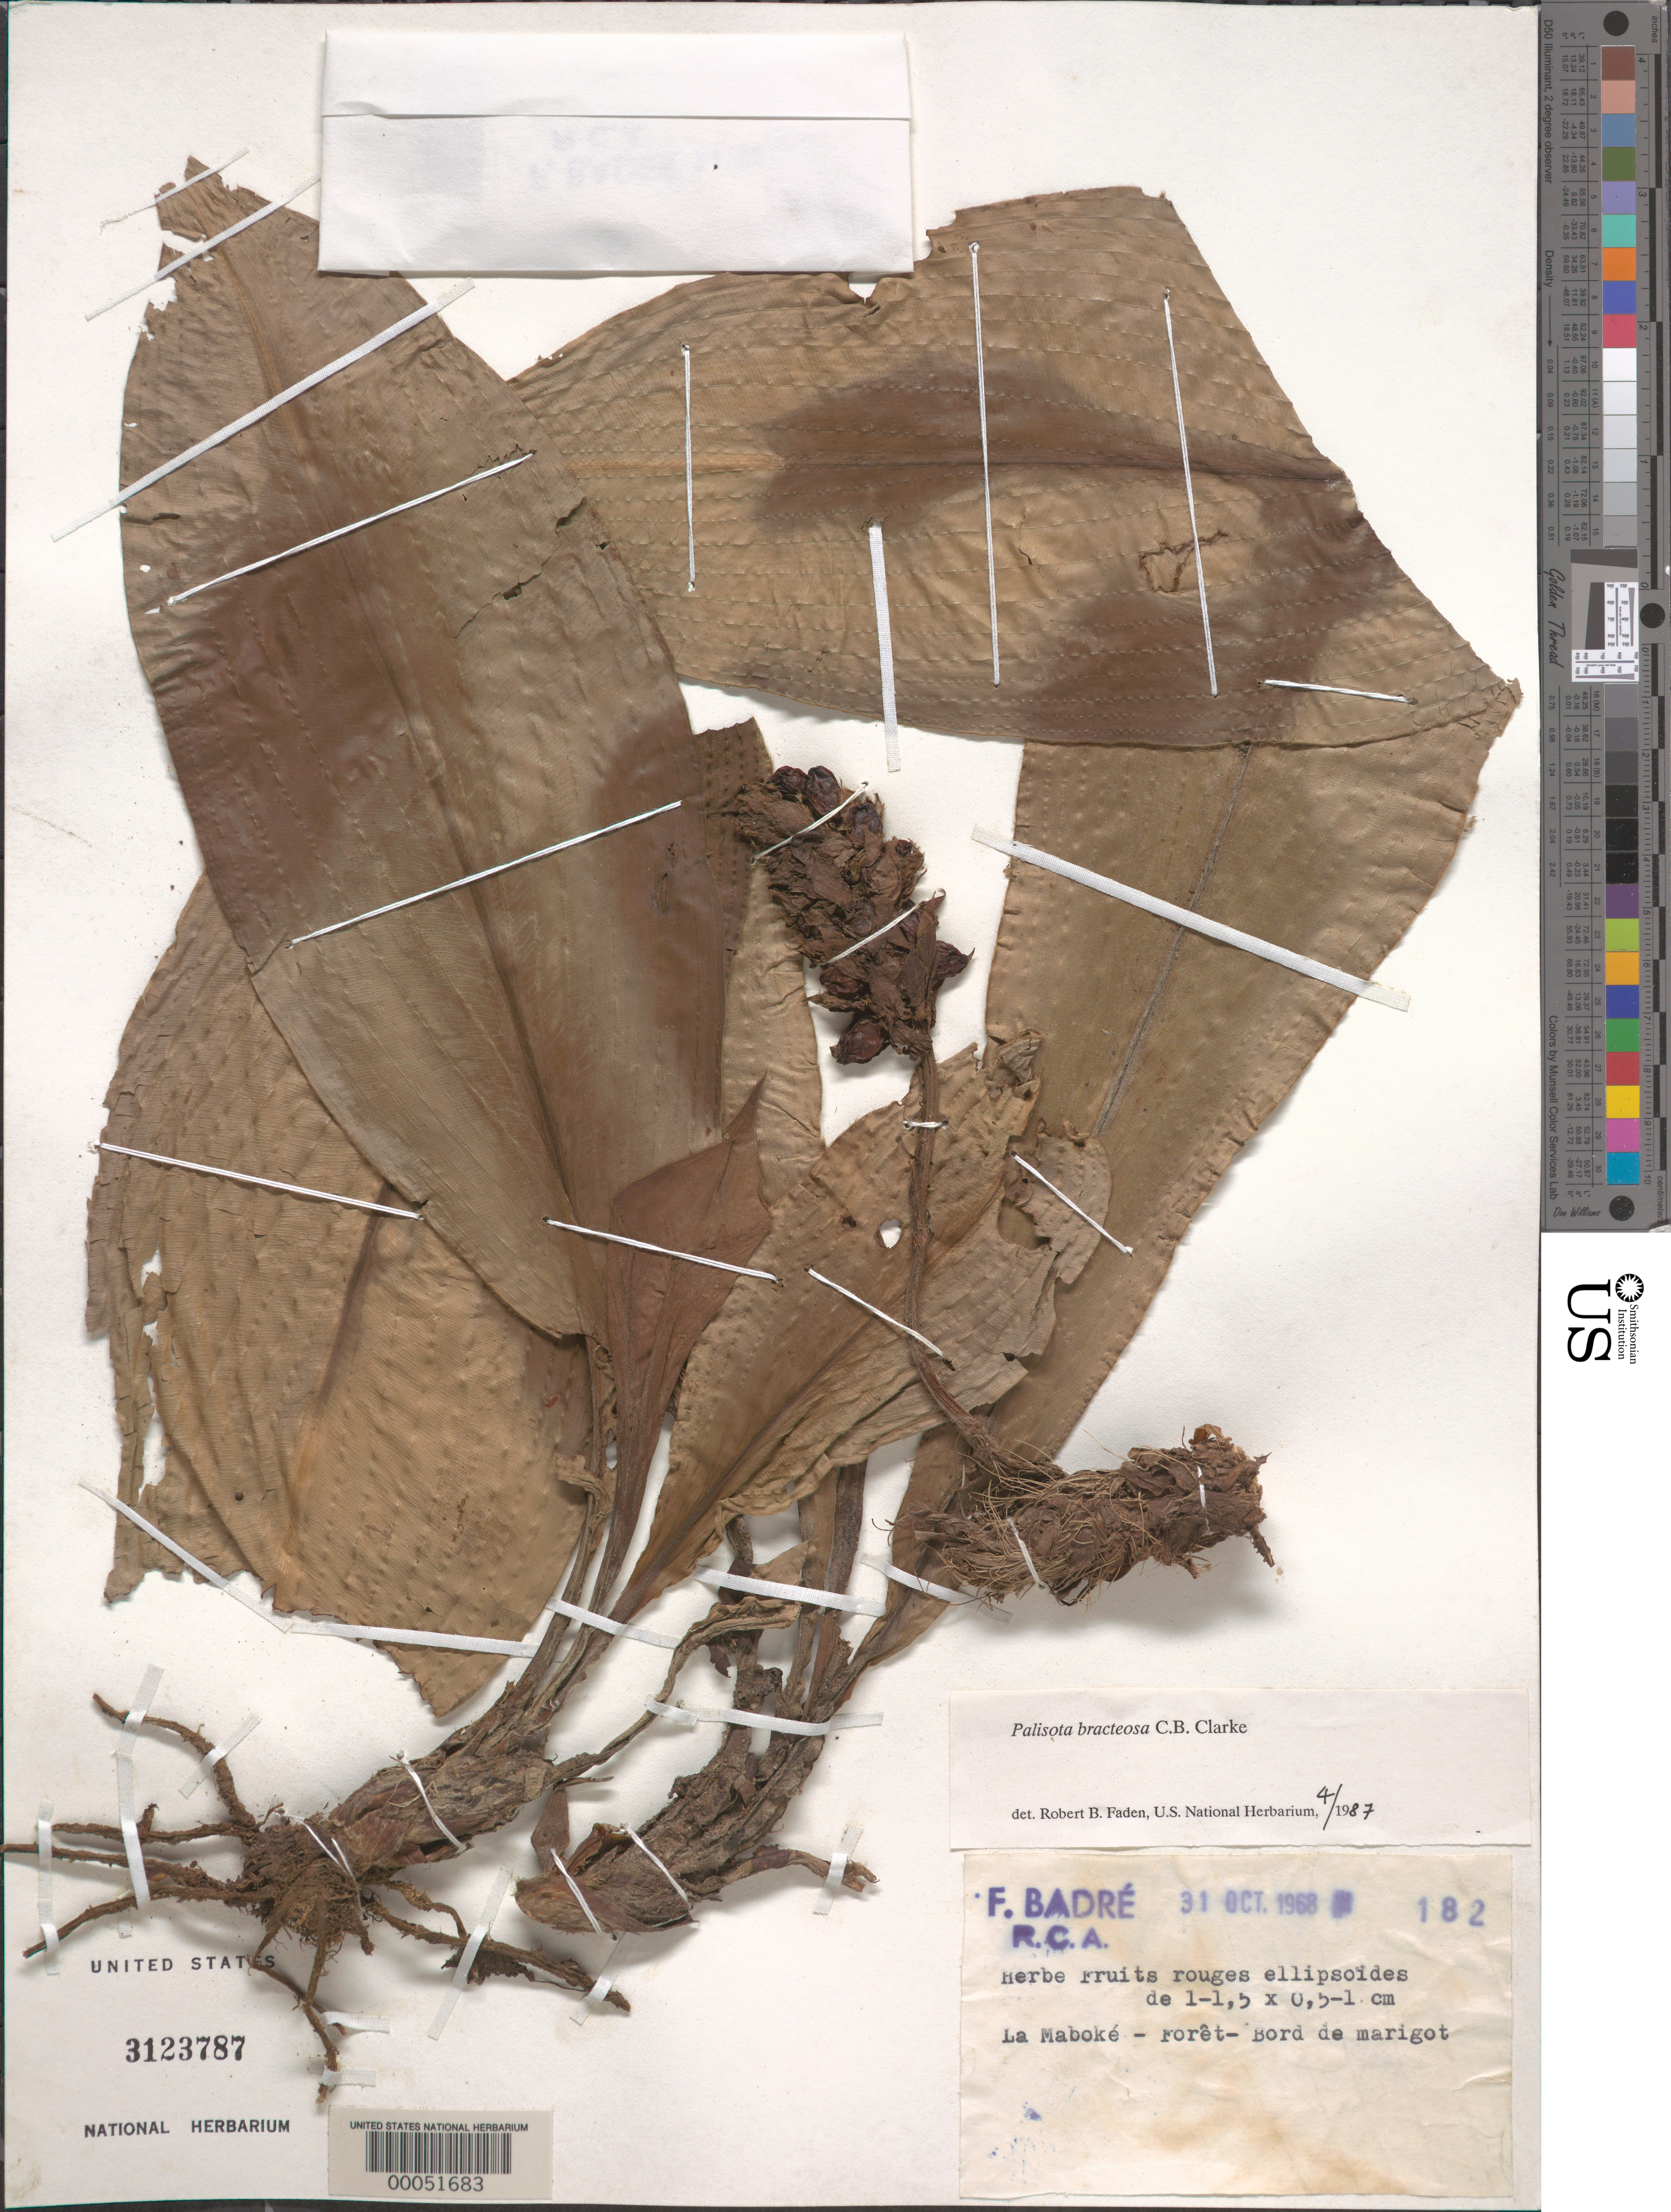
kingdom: Plantae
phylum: Tracheophyta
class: Liliopsida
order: Commelinales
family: Commelinaceae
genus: Palisota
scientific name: Palisota bracteosa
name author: C.B. Clarke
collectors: F. Badré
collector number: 182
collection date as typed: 31 Oct 1968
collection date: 1968-10-31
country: Central African Republic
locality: La Maboke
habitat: Forests edge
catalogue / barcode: US 3123787